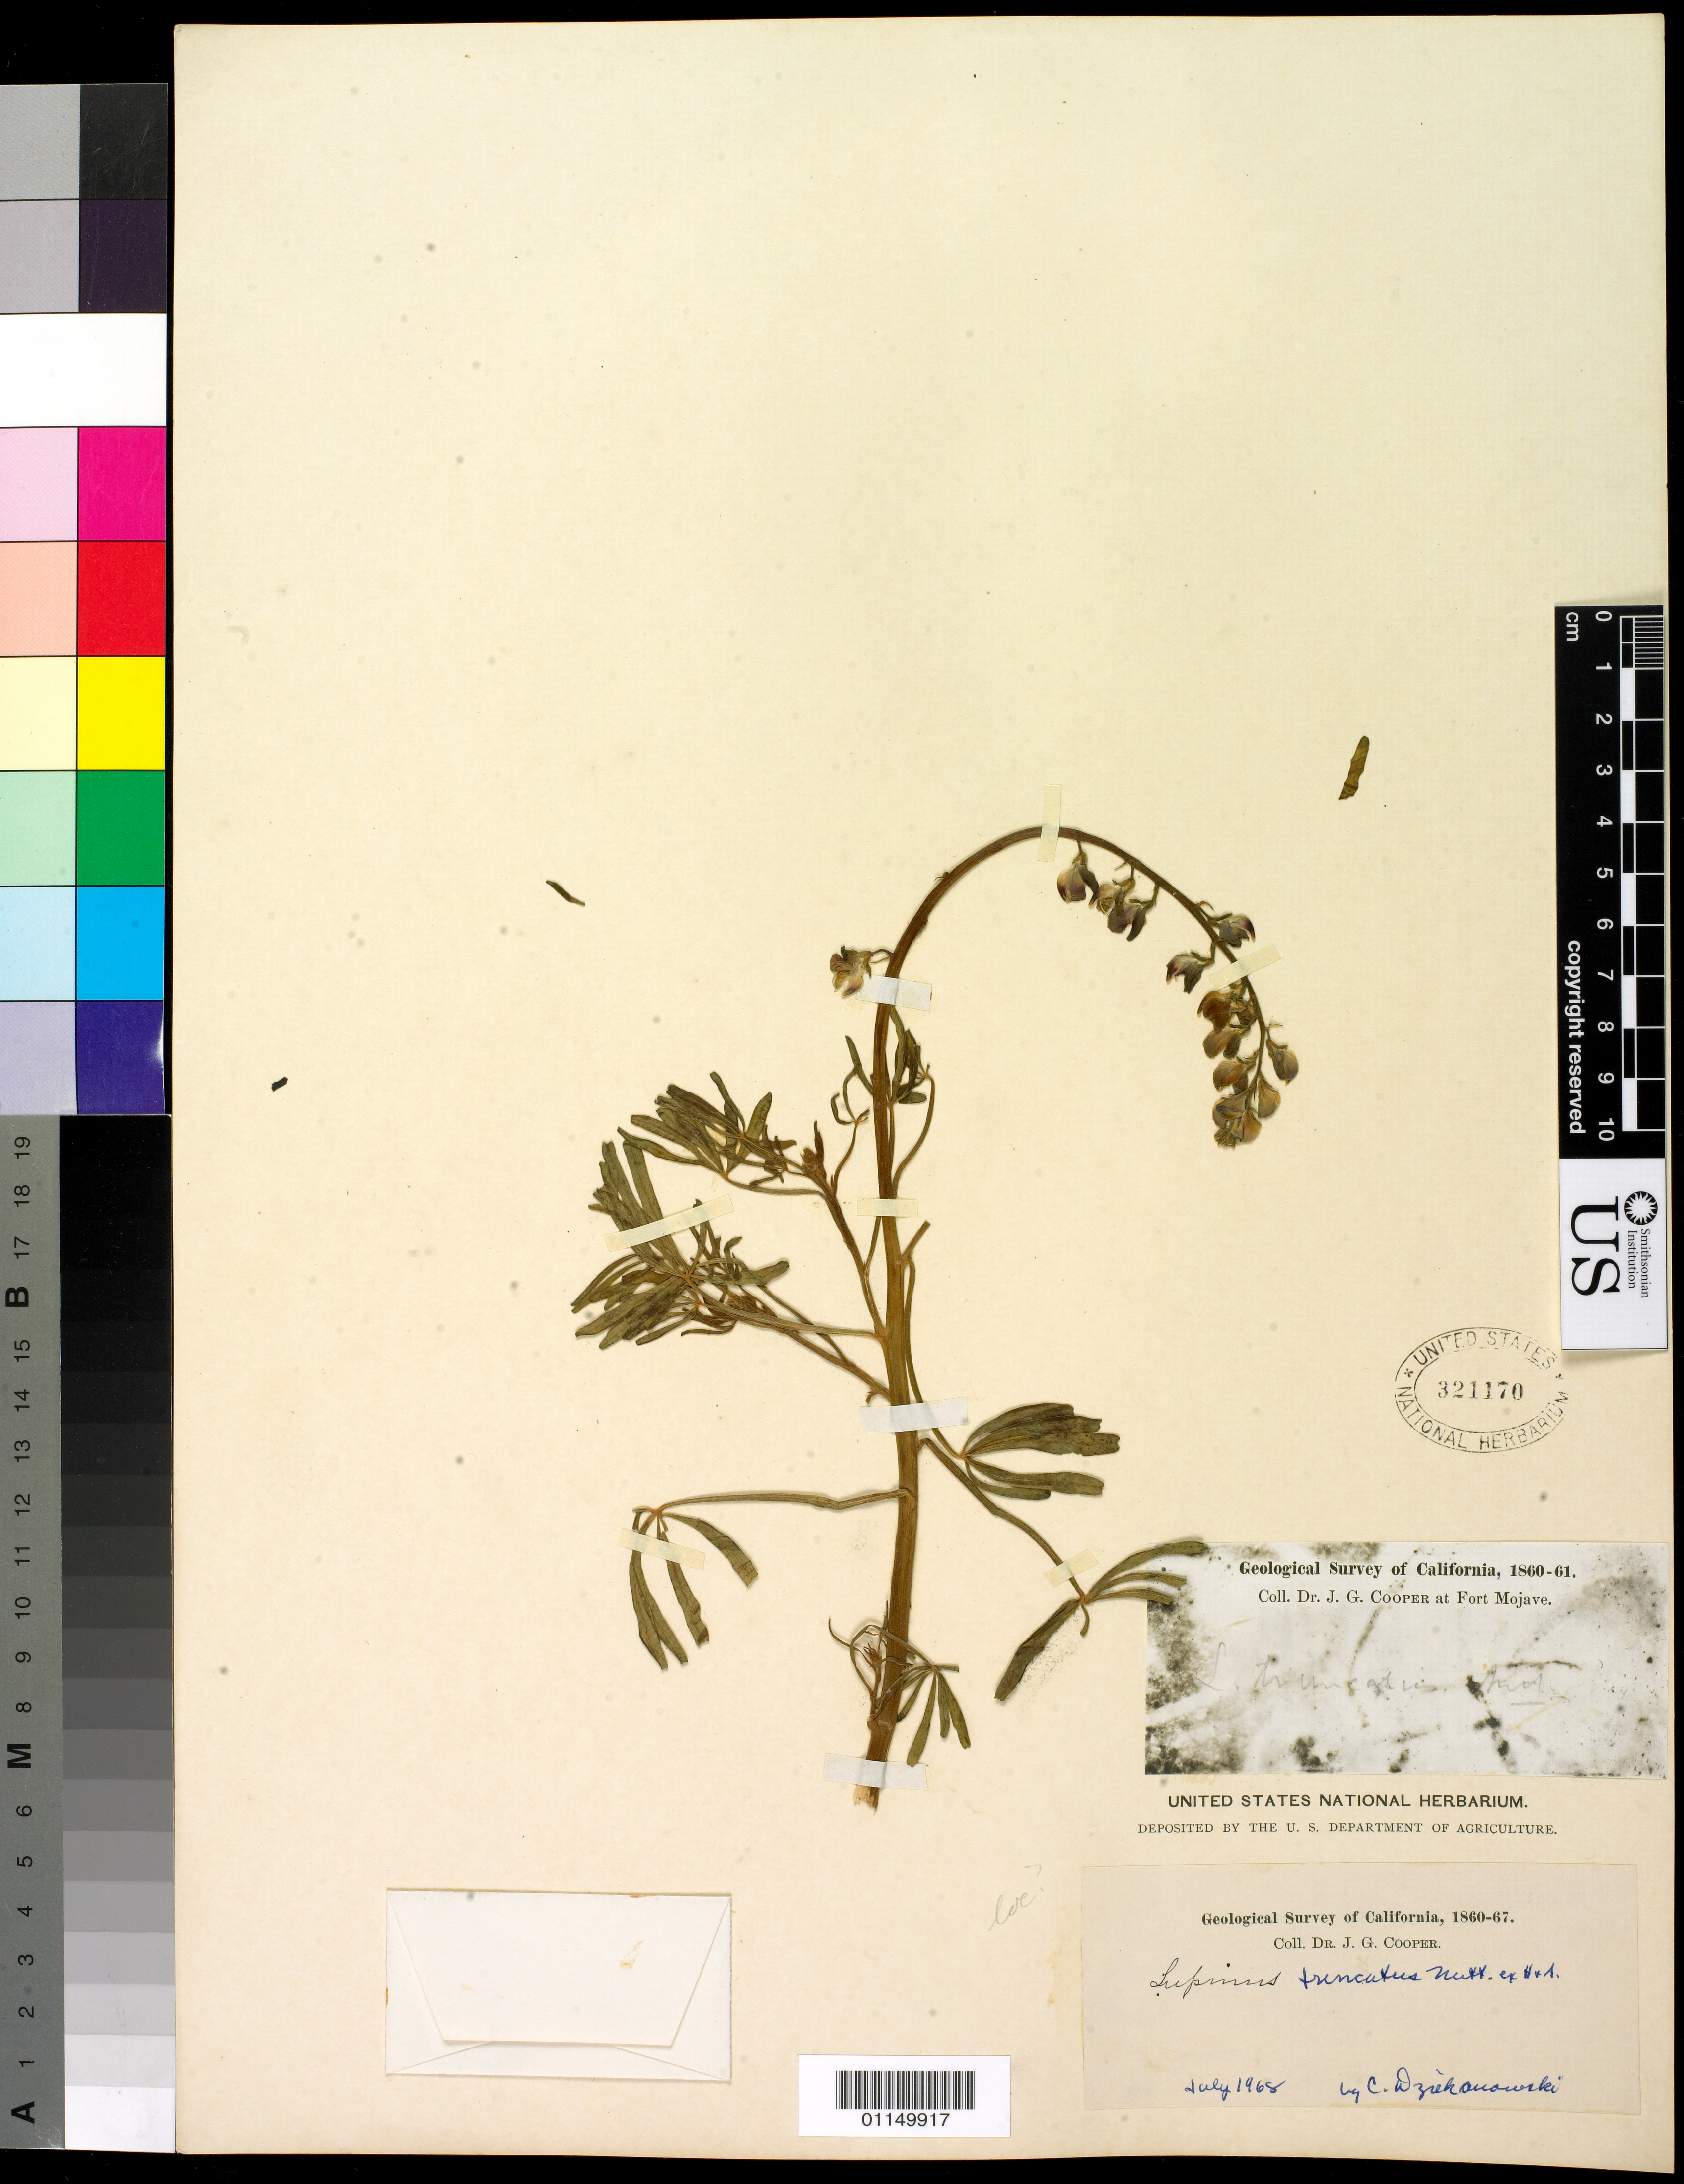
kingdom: Plantae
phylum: Tracheophyta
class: Magnoliopsida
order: Fabales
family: Fabaceae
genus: Lupinus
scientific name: Lupinus truncatus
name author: Nutt. ex Hook. & Arn.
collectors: J. G. Cooper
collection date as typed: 1860 to -- --- 1867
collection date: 1860/1867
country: United States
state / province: California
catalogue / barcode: US 321170